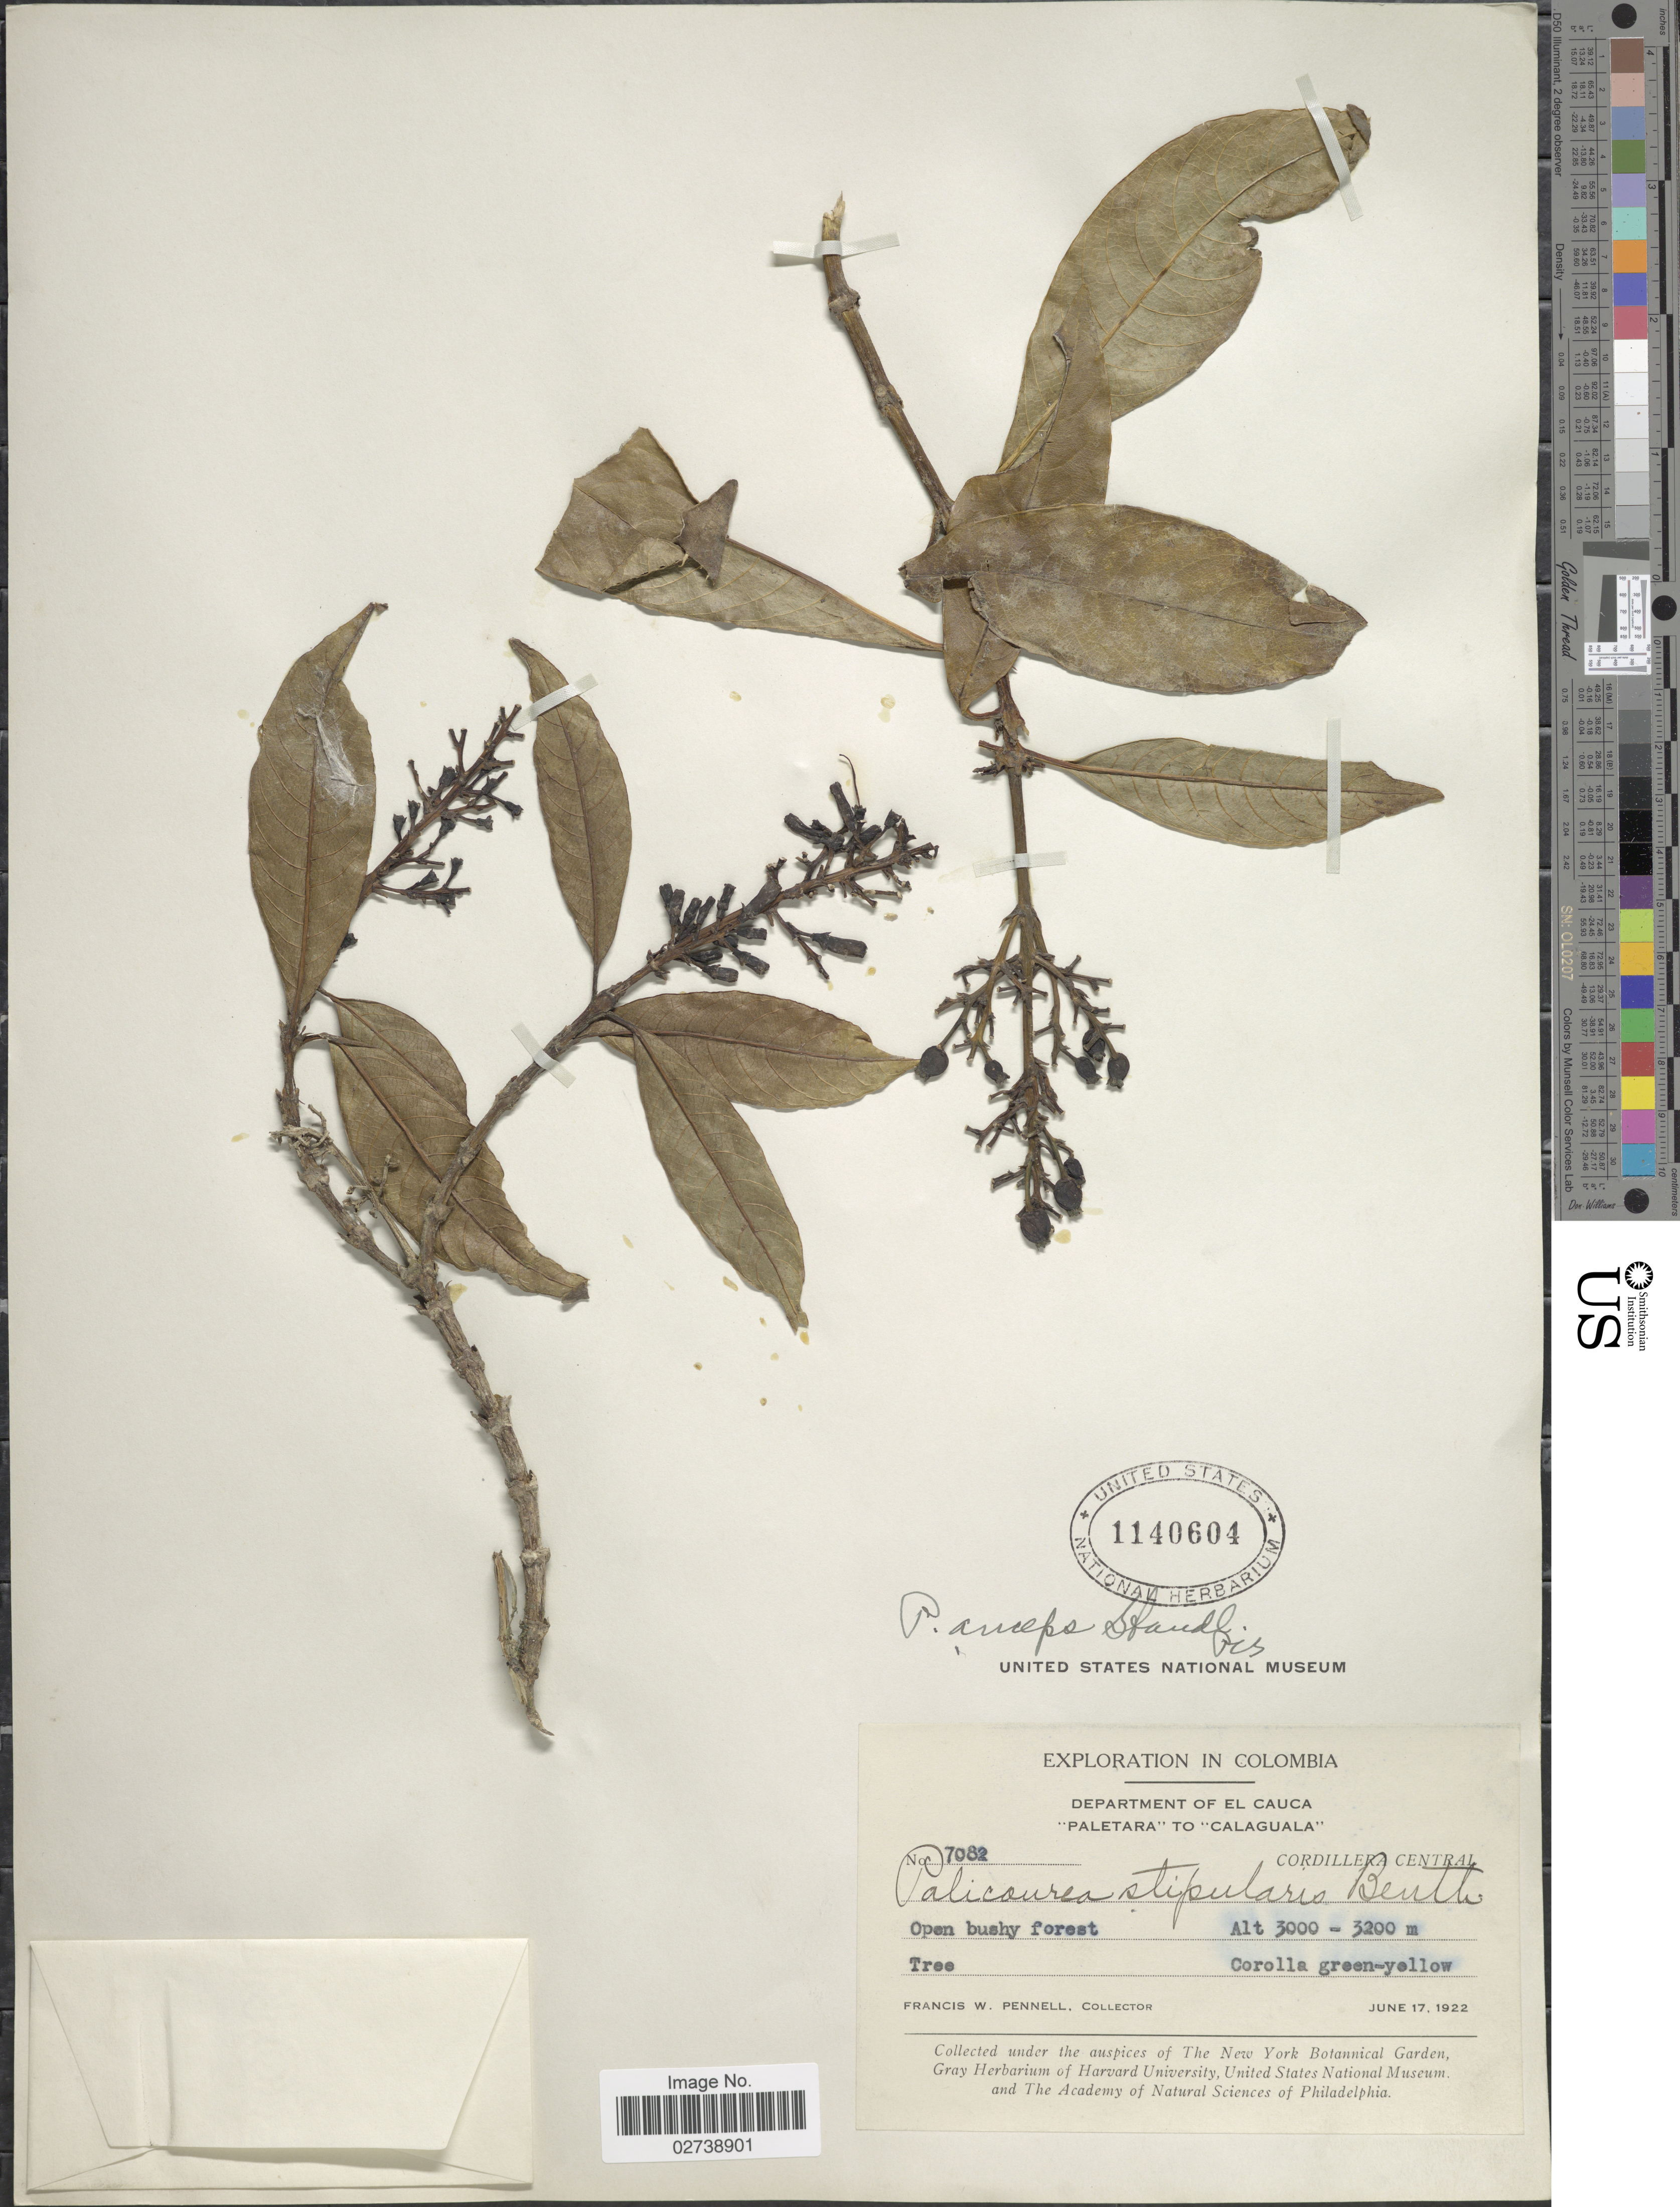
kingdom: Plantae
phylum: Tracheophyta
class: Magnoliopsida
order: Gentianales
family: Rubiaceae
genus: Palicourea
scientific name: Palicourea anceps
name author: Standl.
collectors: F. W. Pennell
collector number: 7082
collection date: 1922-06-17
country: Colombia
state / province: Valle del Cauca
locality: Department of El Cauca, "Paletara" to "Calaguala". Cordillera Central.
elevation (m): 3000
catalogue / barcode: US 1140604